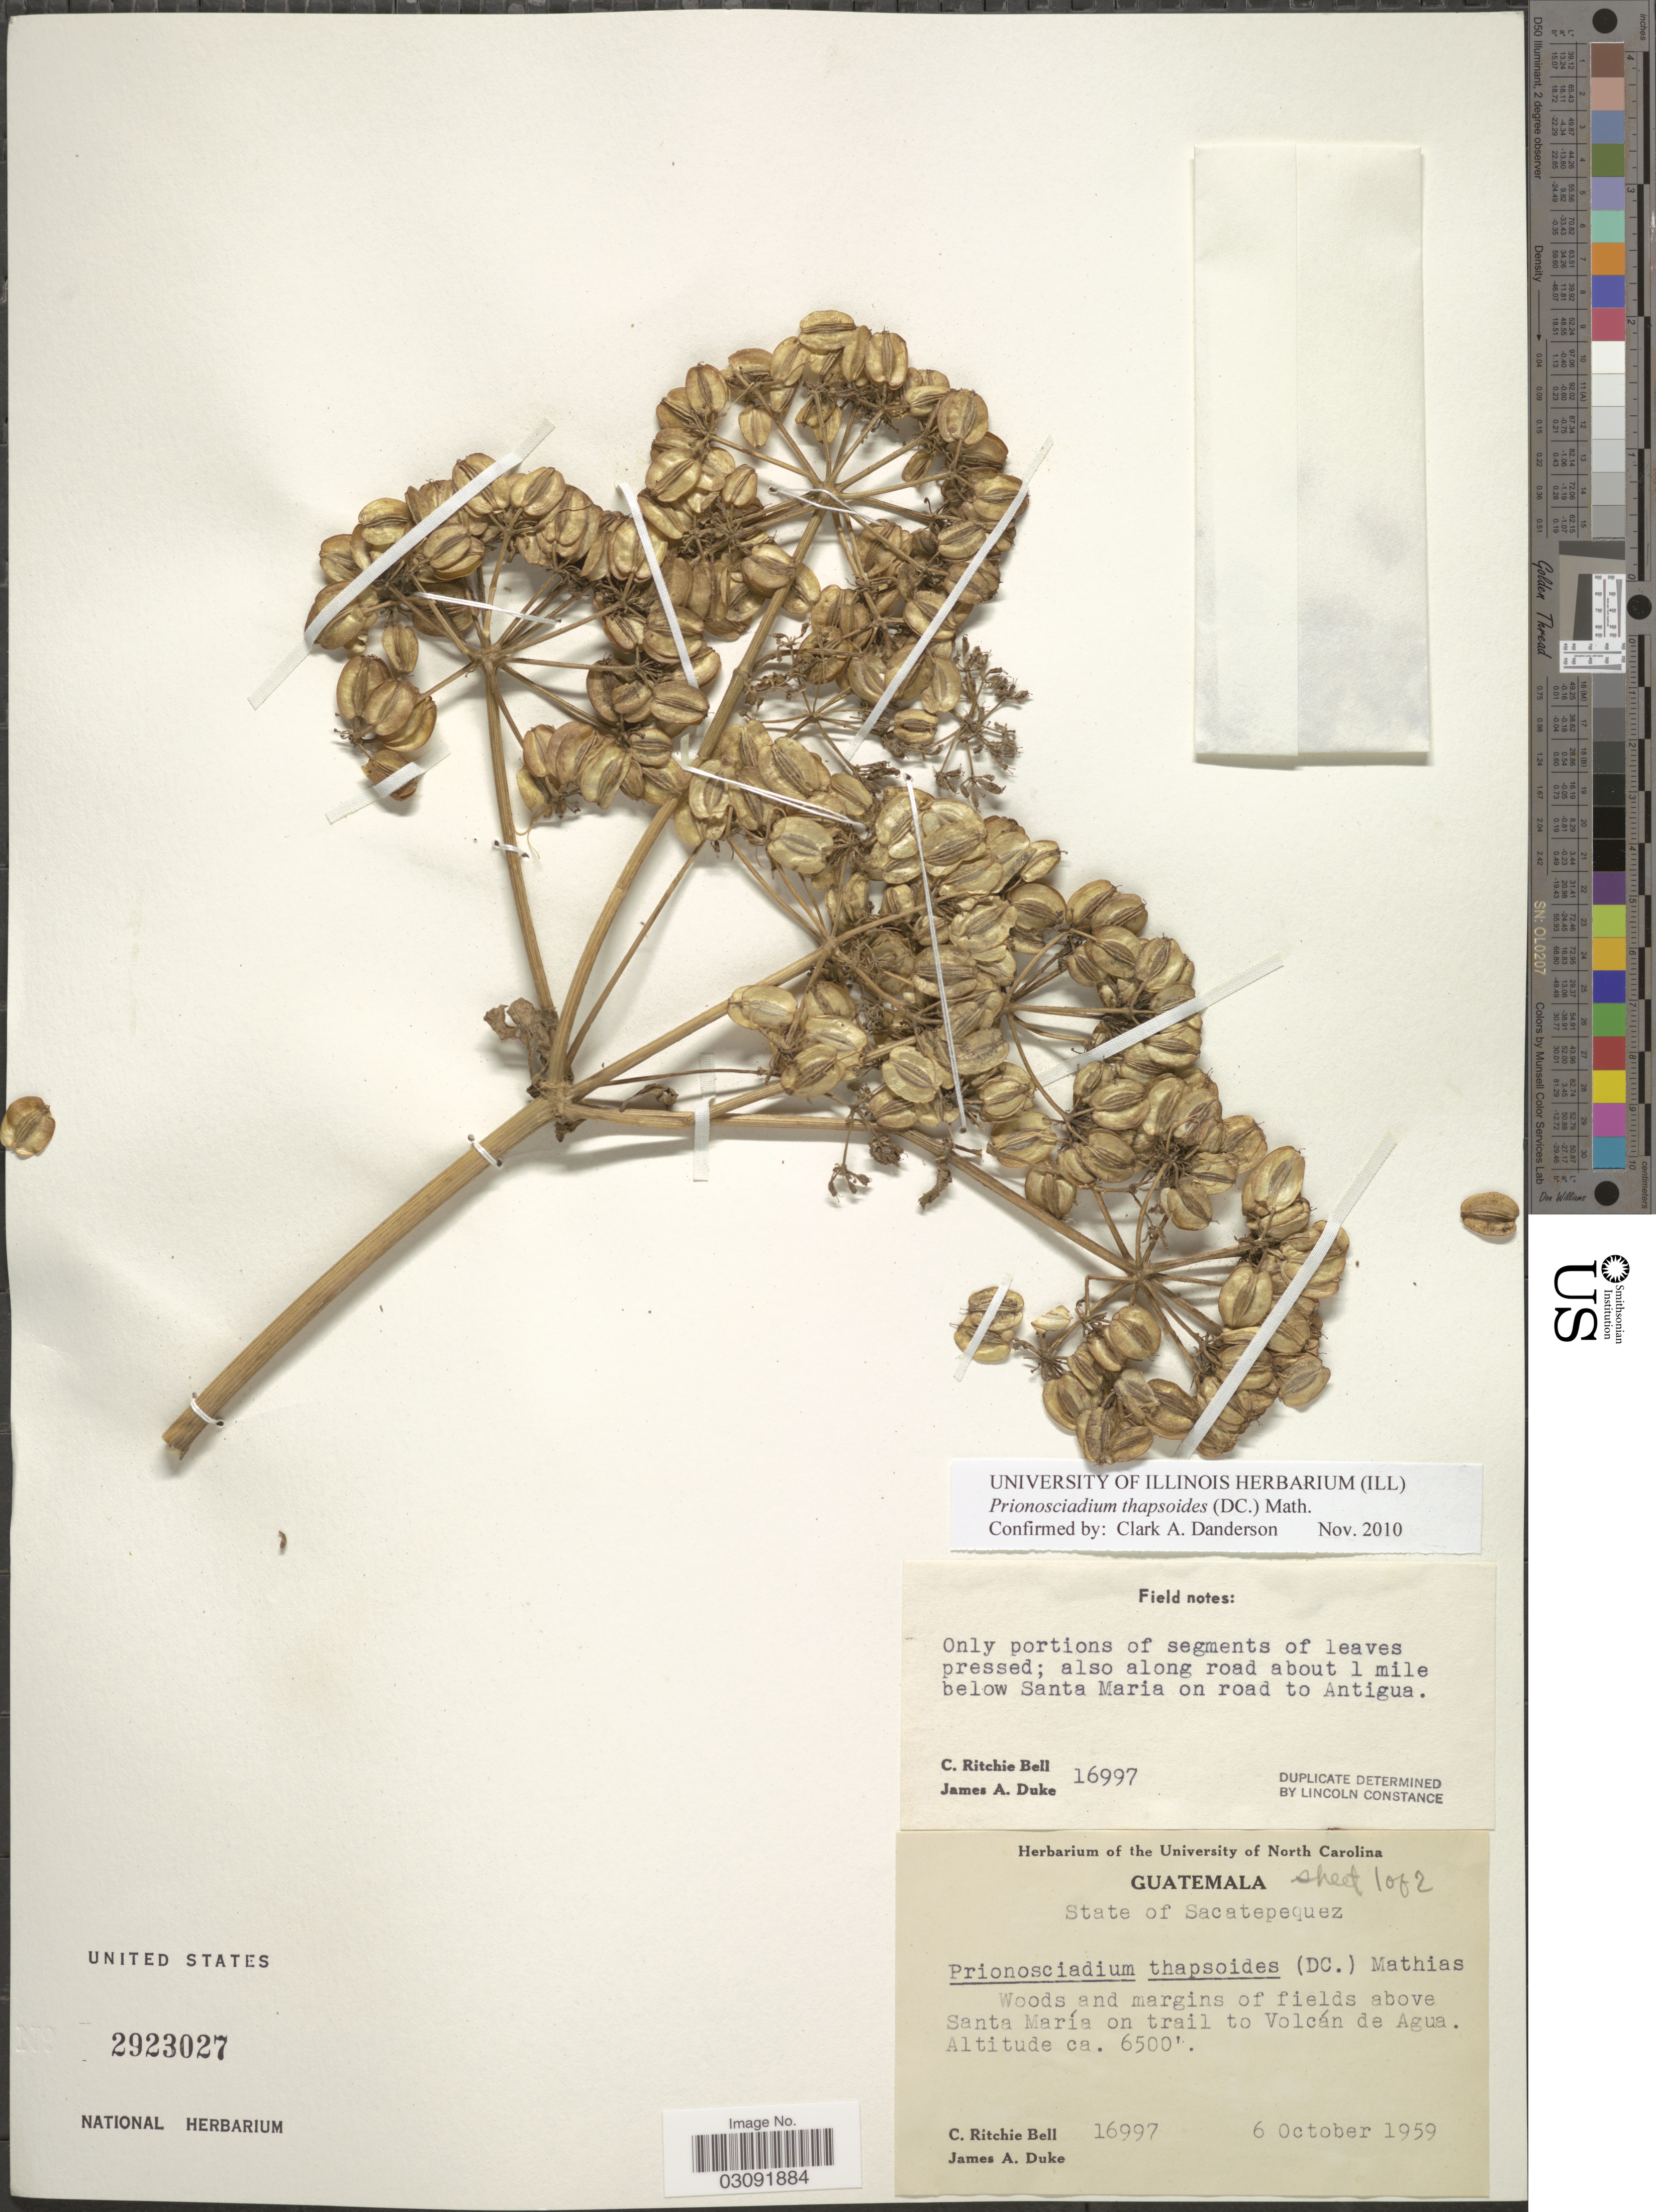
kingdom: Plantae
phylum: Tracheophyta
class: Magnoliopsida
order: Apiales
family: Apiaceae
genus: Prionosciadium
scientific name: Prionosciadium thapsoides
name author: (DC.)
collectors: C. R. Bell & J. A. Duke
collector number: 16997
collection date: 1959-10-06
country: Guatemala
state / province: Sacatepéquez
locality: Woods and margins of fields above Santa María on trail to Volcán de Agua. Also along road about 1 mile below Santa Maria on road to Antigua.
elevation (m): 1981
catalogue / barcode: US 2923027